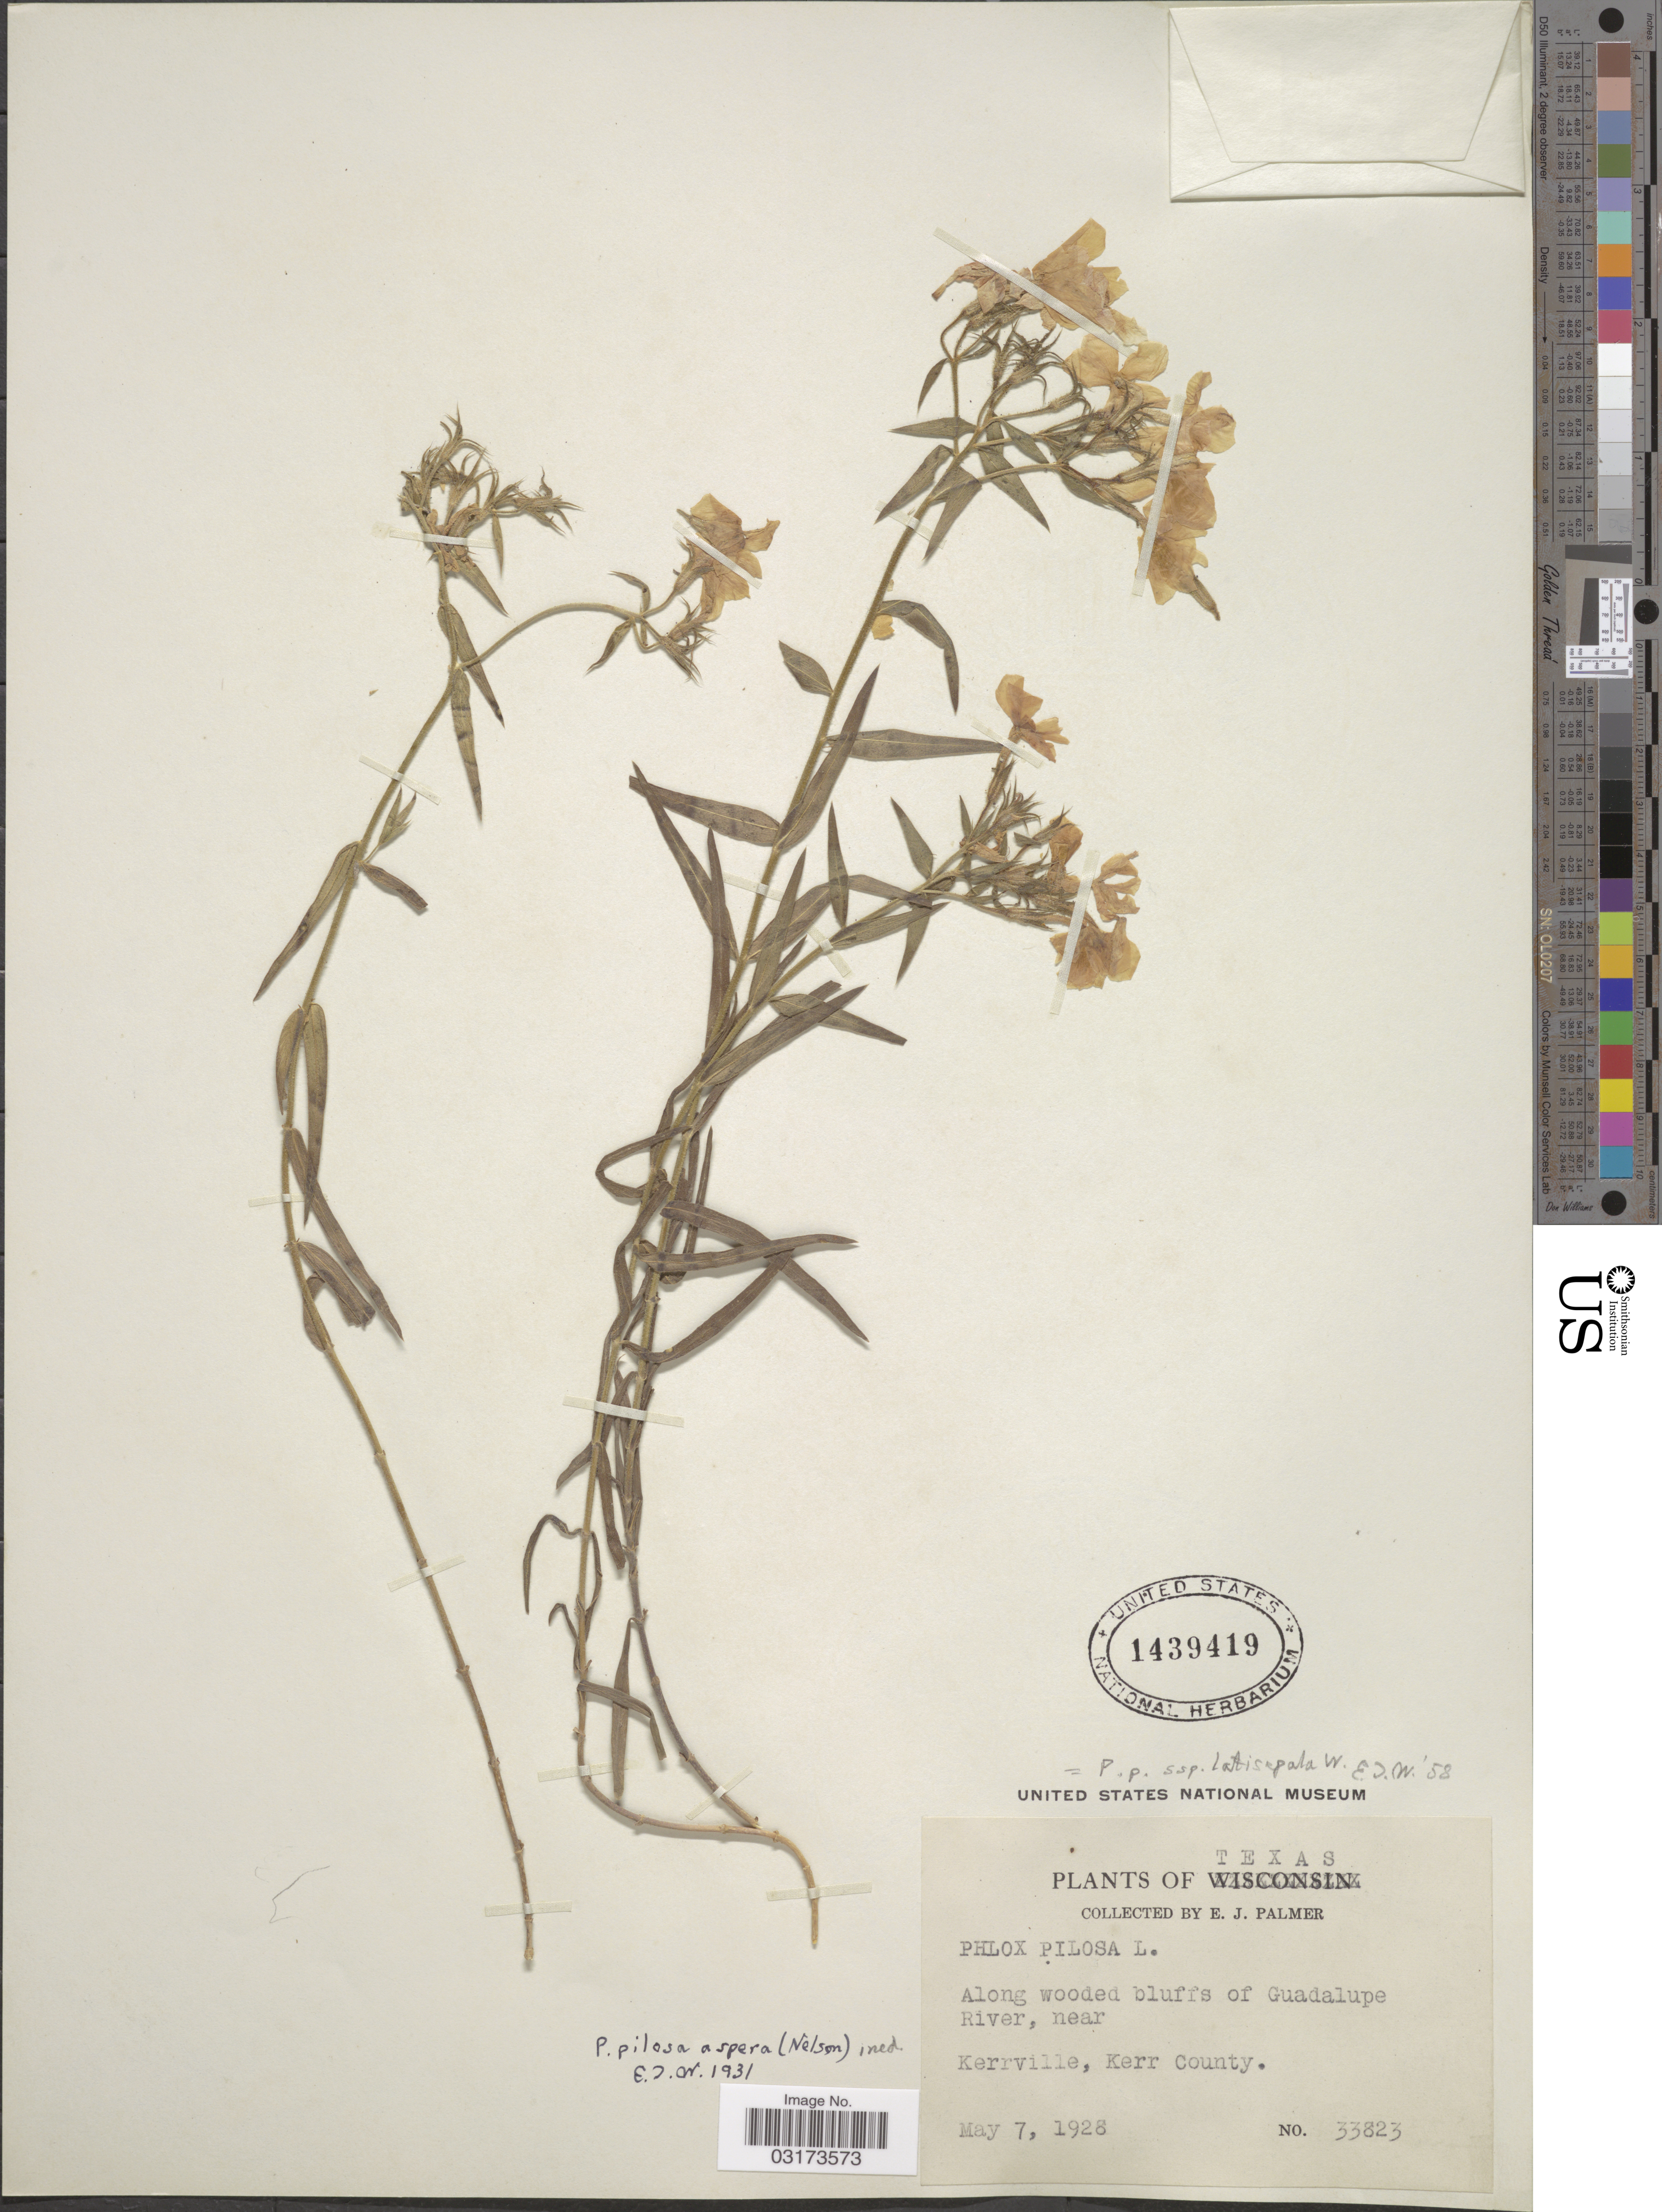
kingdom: Plantae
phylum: Tracheophyta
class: Magnoliopsida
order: Ericales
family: Polemoniaceae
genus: Phlox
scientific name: Phlox variabilis subsp. latisepala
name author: (Wherry) Locklear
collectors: E. J. Palmer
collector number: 33823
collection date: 1928-05-07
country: United States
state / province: Texas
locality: Along wooded bluffs of Guadalupe River, near Kerrville, Kerr County.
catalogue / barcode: US 1439419